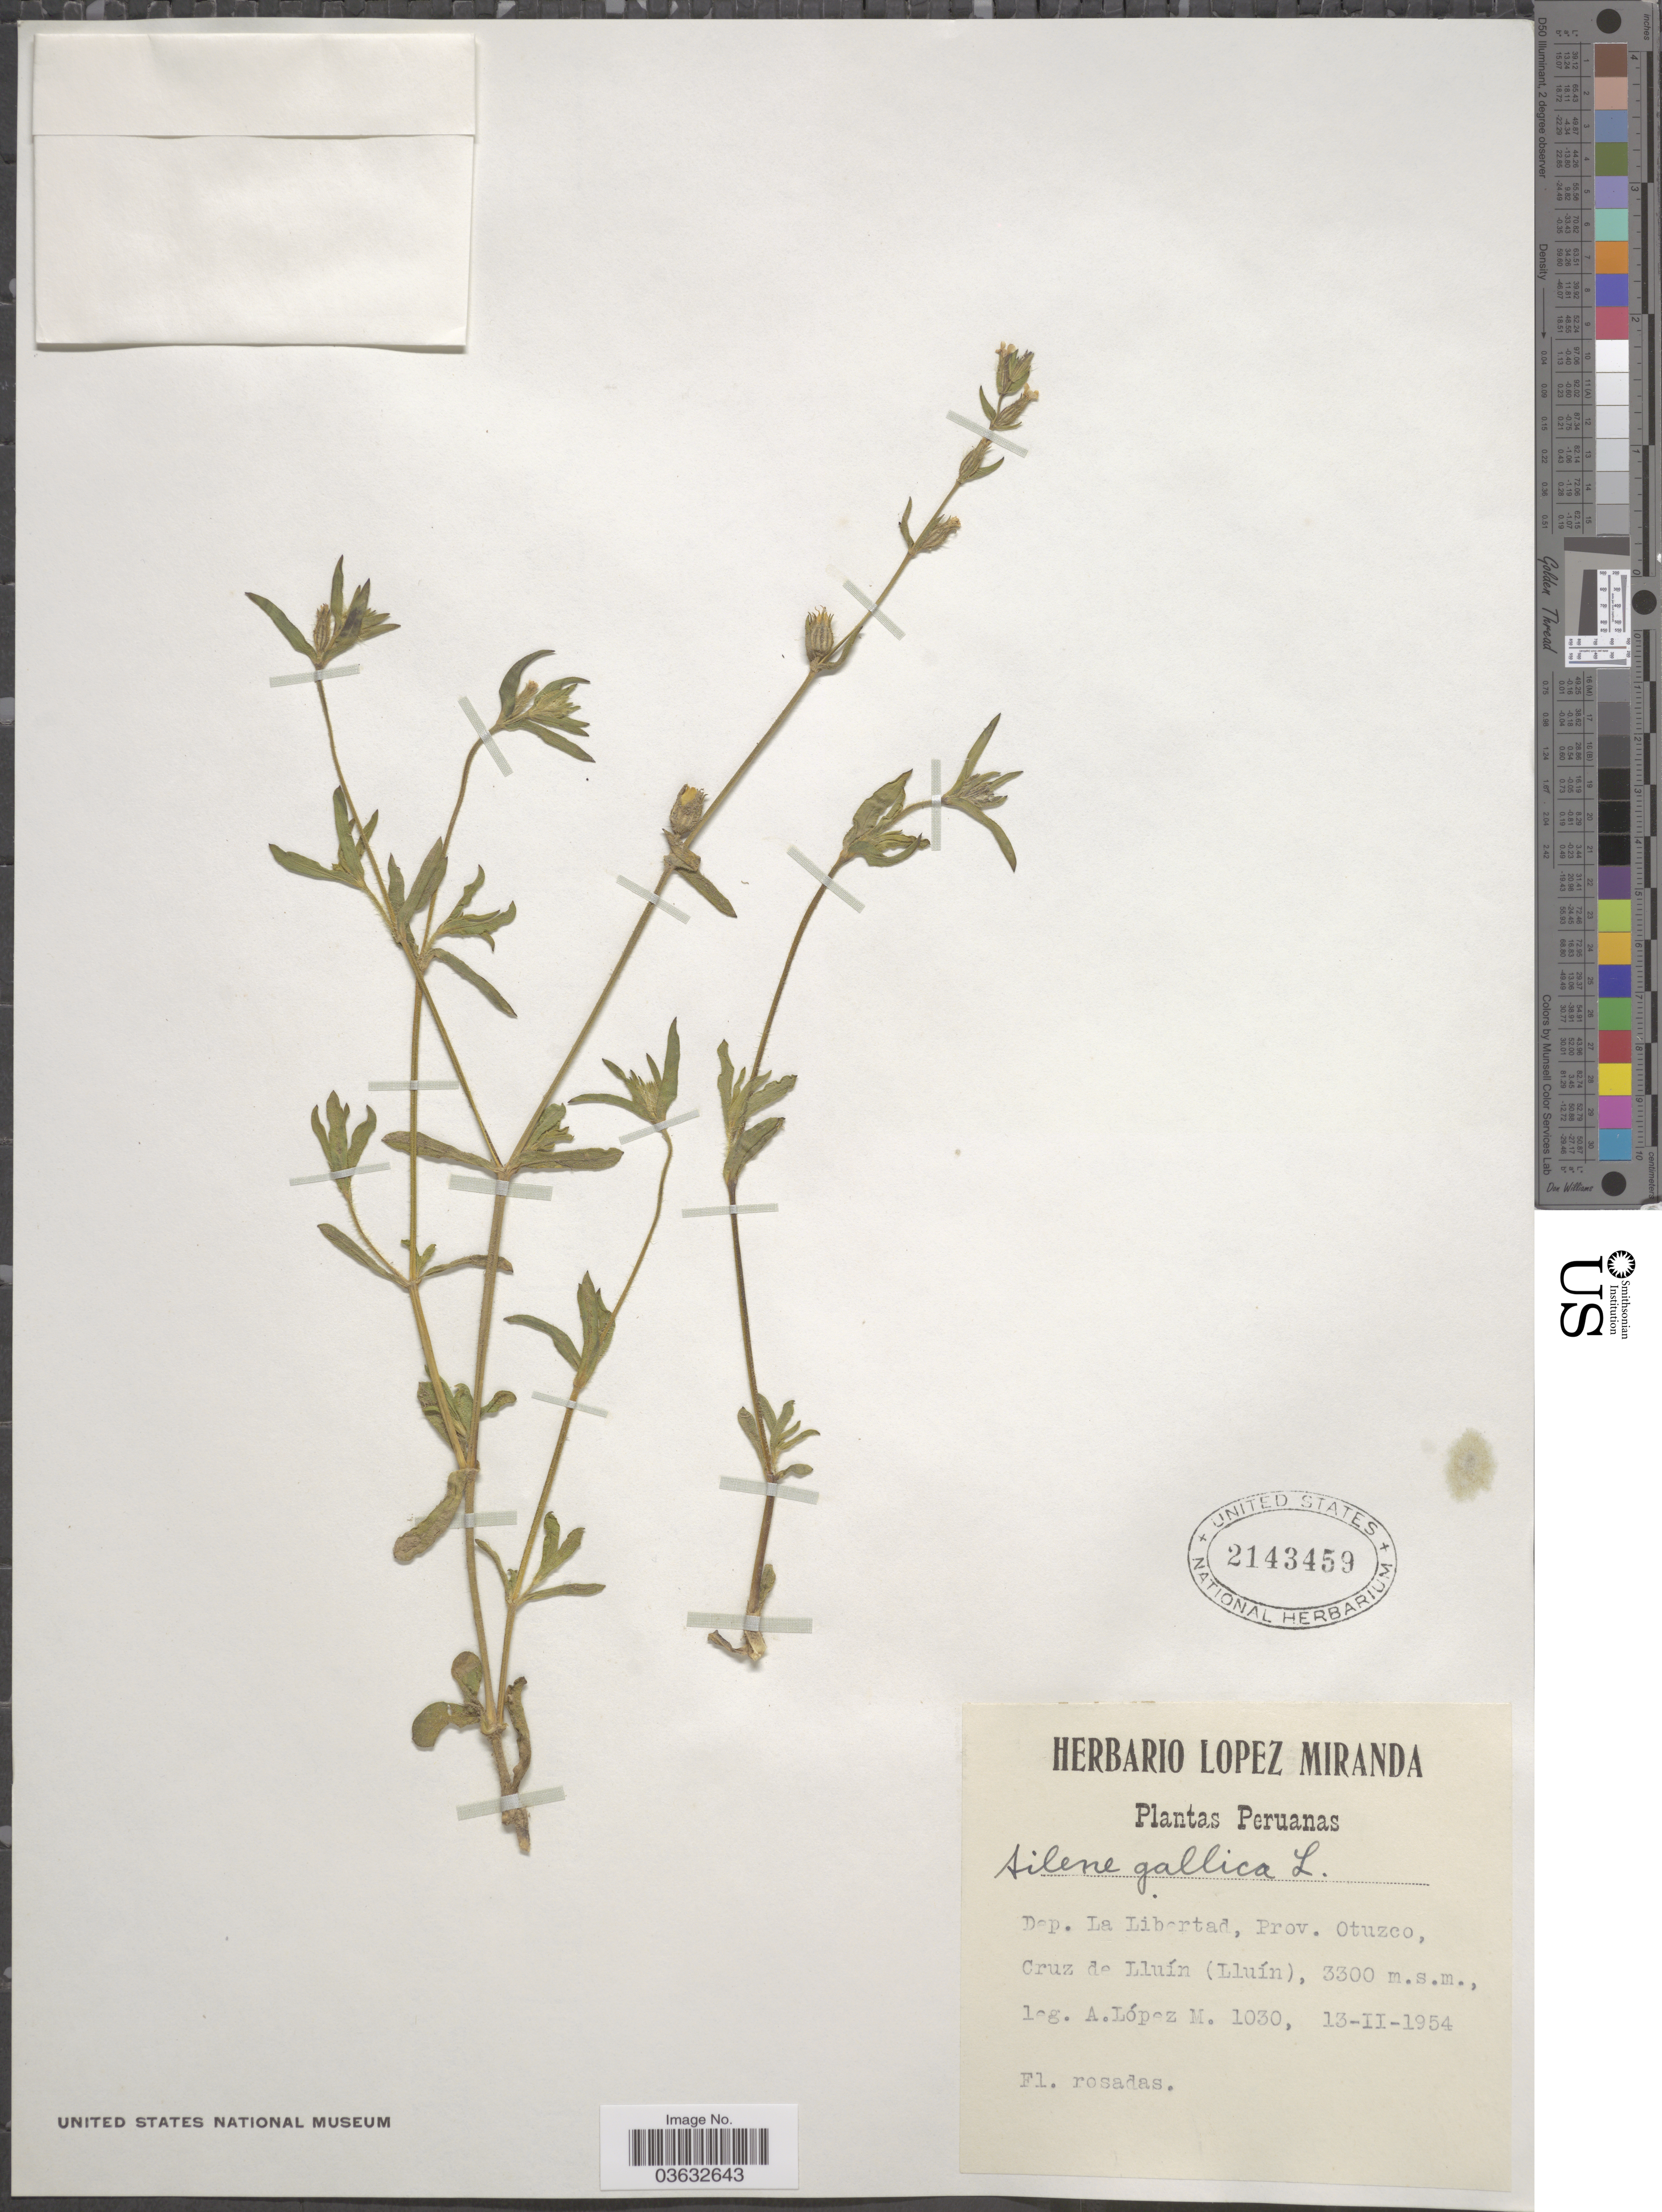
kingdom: Plantae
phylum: Tracheophyta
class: Magnoliopsida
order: Caryophyllales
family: Caryophyllaceae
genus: Silene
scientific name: Silene gallica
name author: L.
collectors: A. López M.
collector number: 1030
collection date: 1954-02-13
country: Peru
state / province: La Libertad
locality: Dep. La Libertad, Prov. Otuzco, Cruz de LLuín (Lluín).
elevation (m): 3300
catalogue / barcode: US 2143459